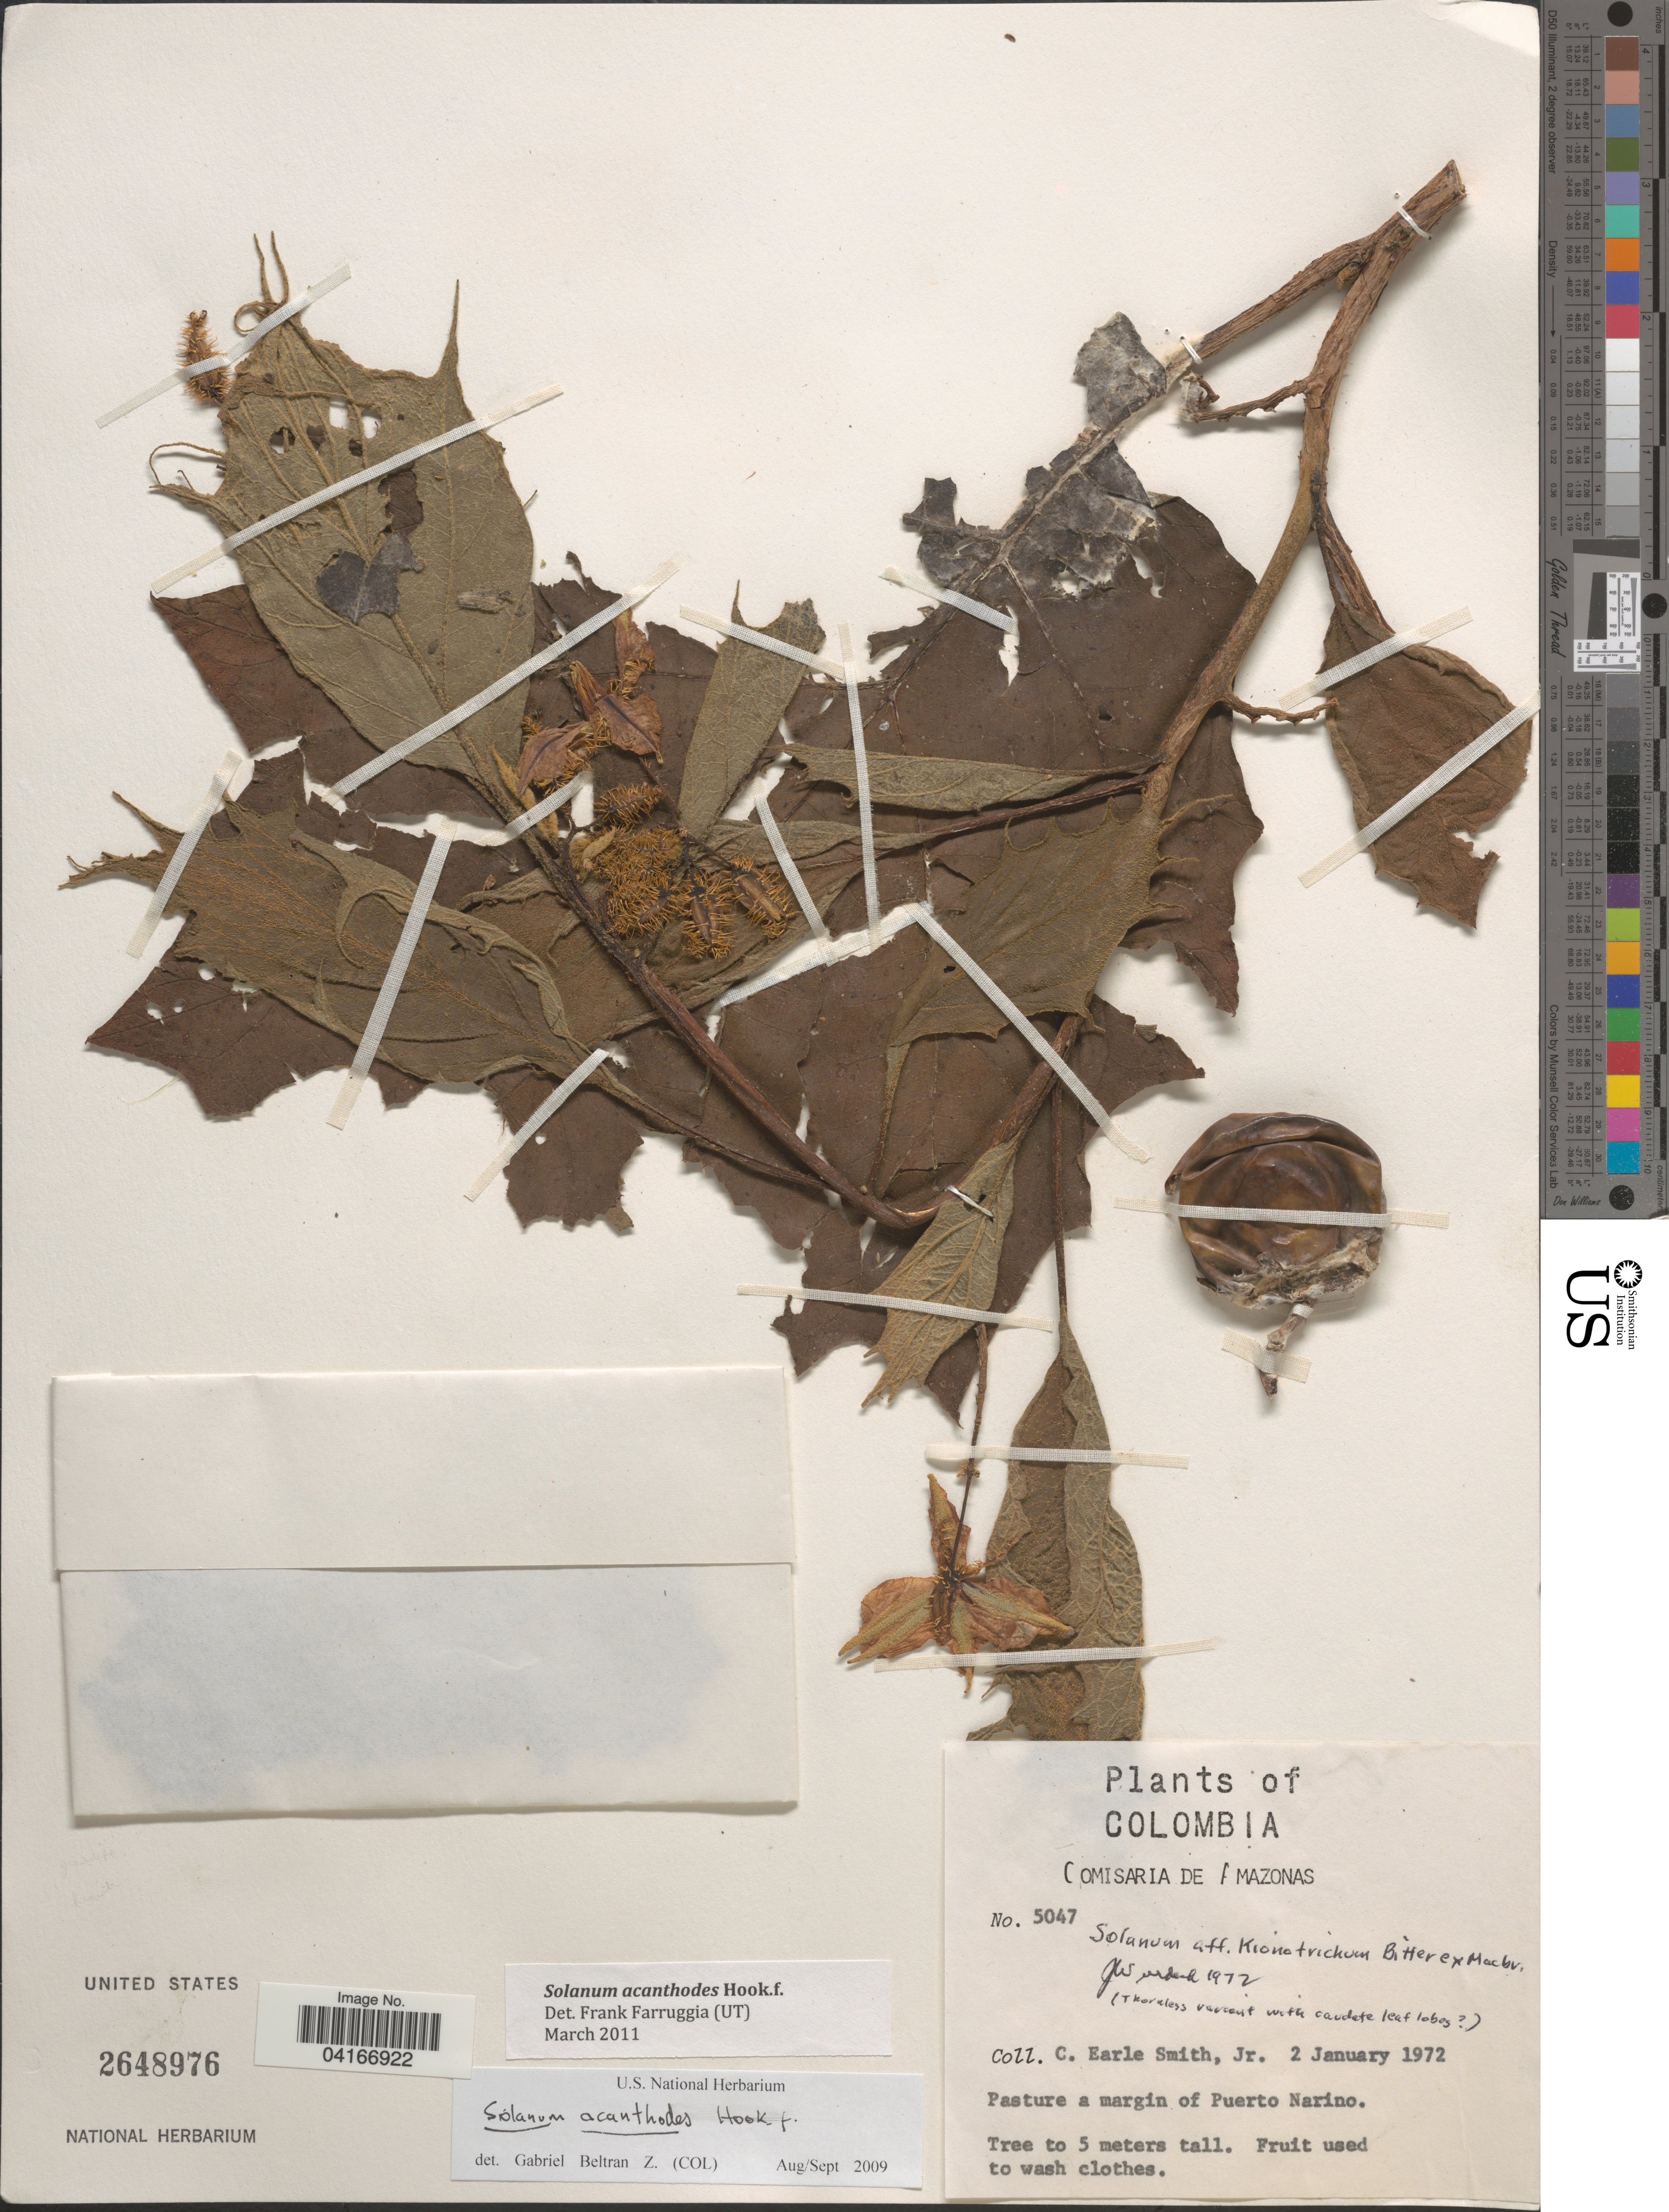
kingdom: Plantae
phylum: Tracheophyta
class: Magnoliopsida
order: Solanales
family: Solanaceae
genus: Solanum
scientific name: Solanum acanthodes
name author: Hook. f.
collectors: C. E. Smith Jr.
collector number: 5047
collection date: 1972-01-02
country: Colombia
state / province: Amazônas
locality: Comisaria de Amazonas. Pasture a margin of Puerto Narino.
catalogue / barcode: US 2648976